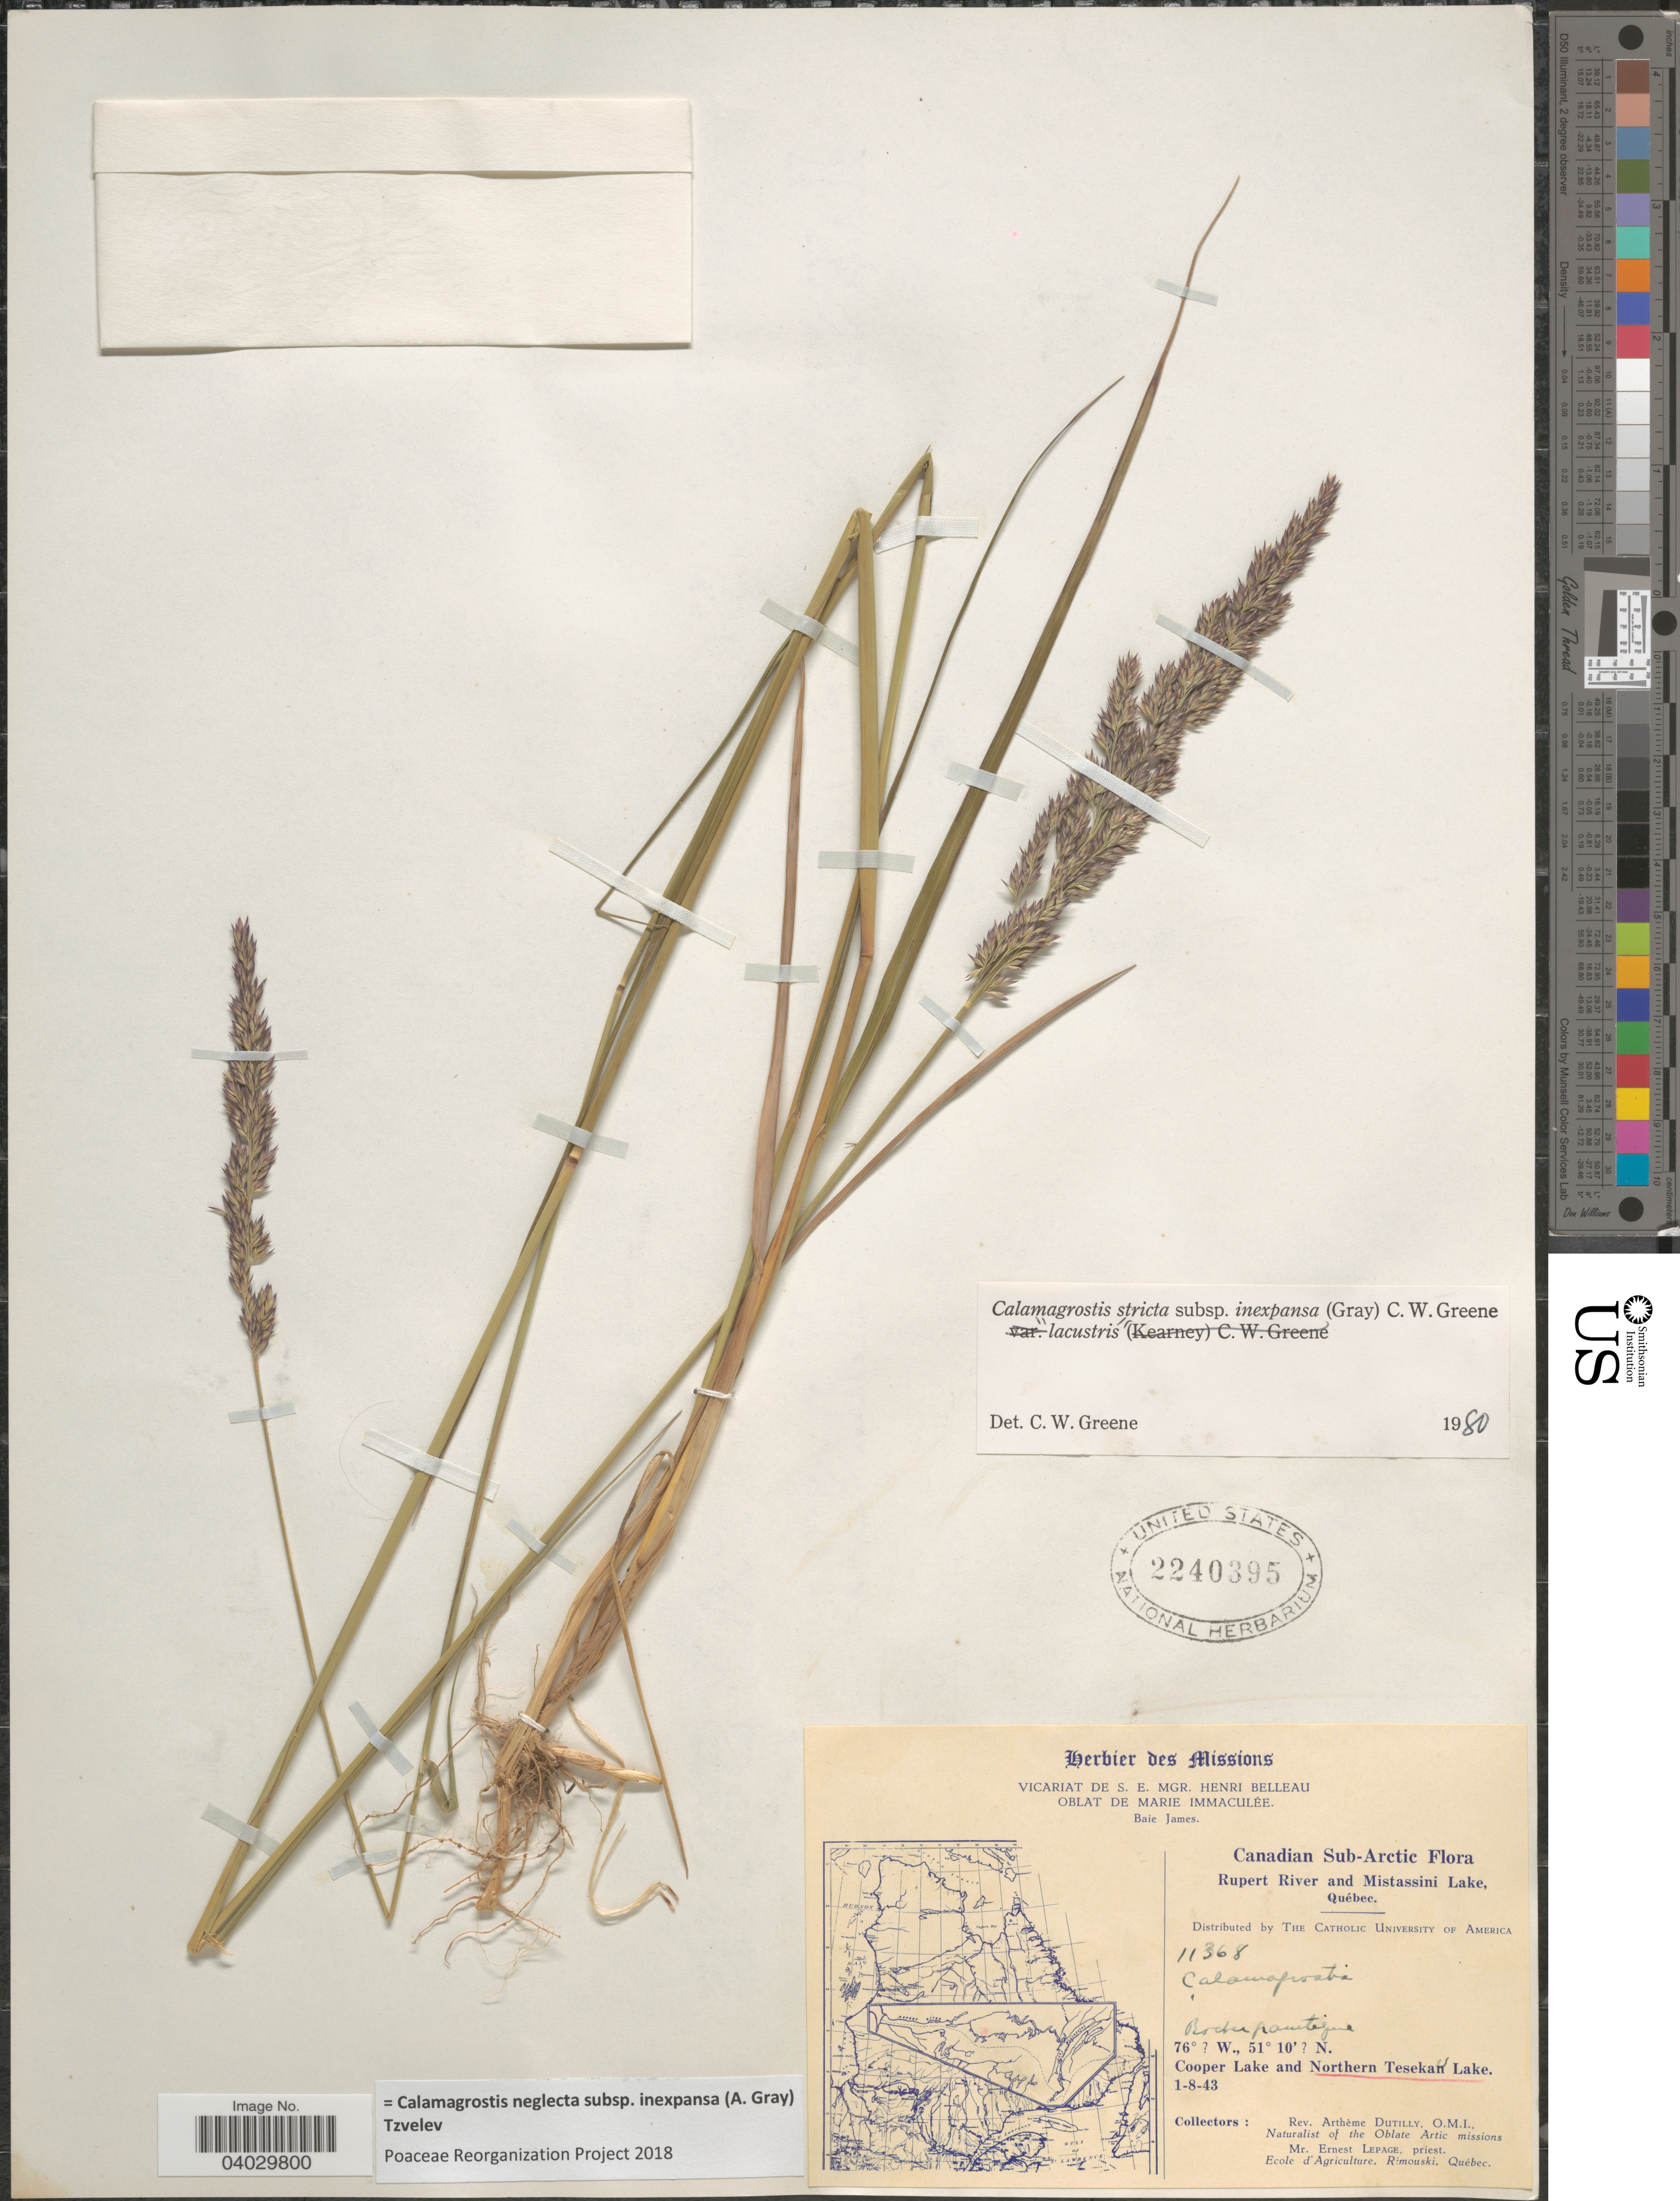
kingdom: Plantae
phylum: Tracheophyta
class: Liliopsida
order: Poales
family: Poaceae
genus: Calamagrostis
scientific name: Calamagrostis neglecta subsp. inexpansa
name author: (A. Gray) Tzvelev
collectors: A. Dutilly & E. Lepage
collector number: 11368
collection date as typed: Transcribed d/m/y: 1/8/43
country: Canada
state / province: Quebec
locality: Canadian Sub-Arctic. Ruper River and Mistassini Lake. Northern Tesekan Lake.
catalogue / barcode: US 2240395